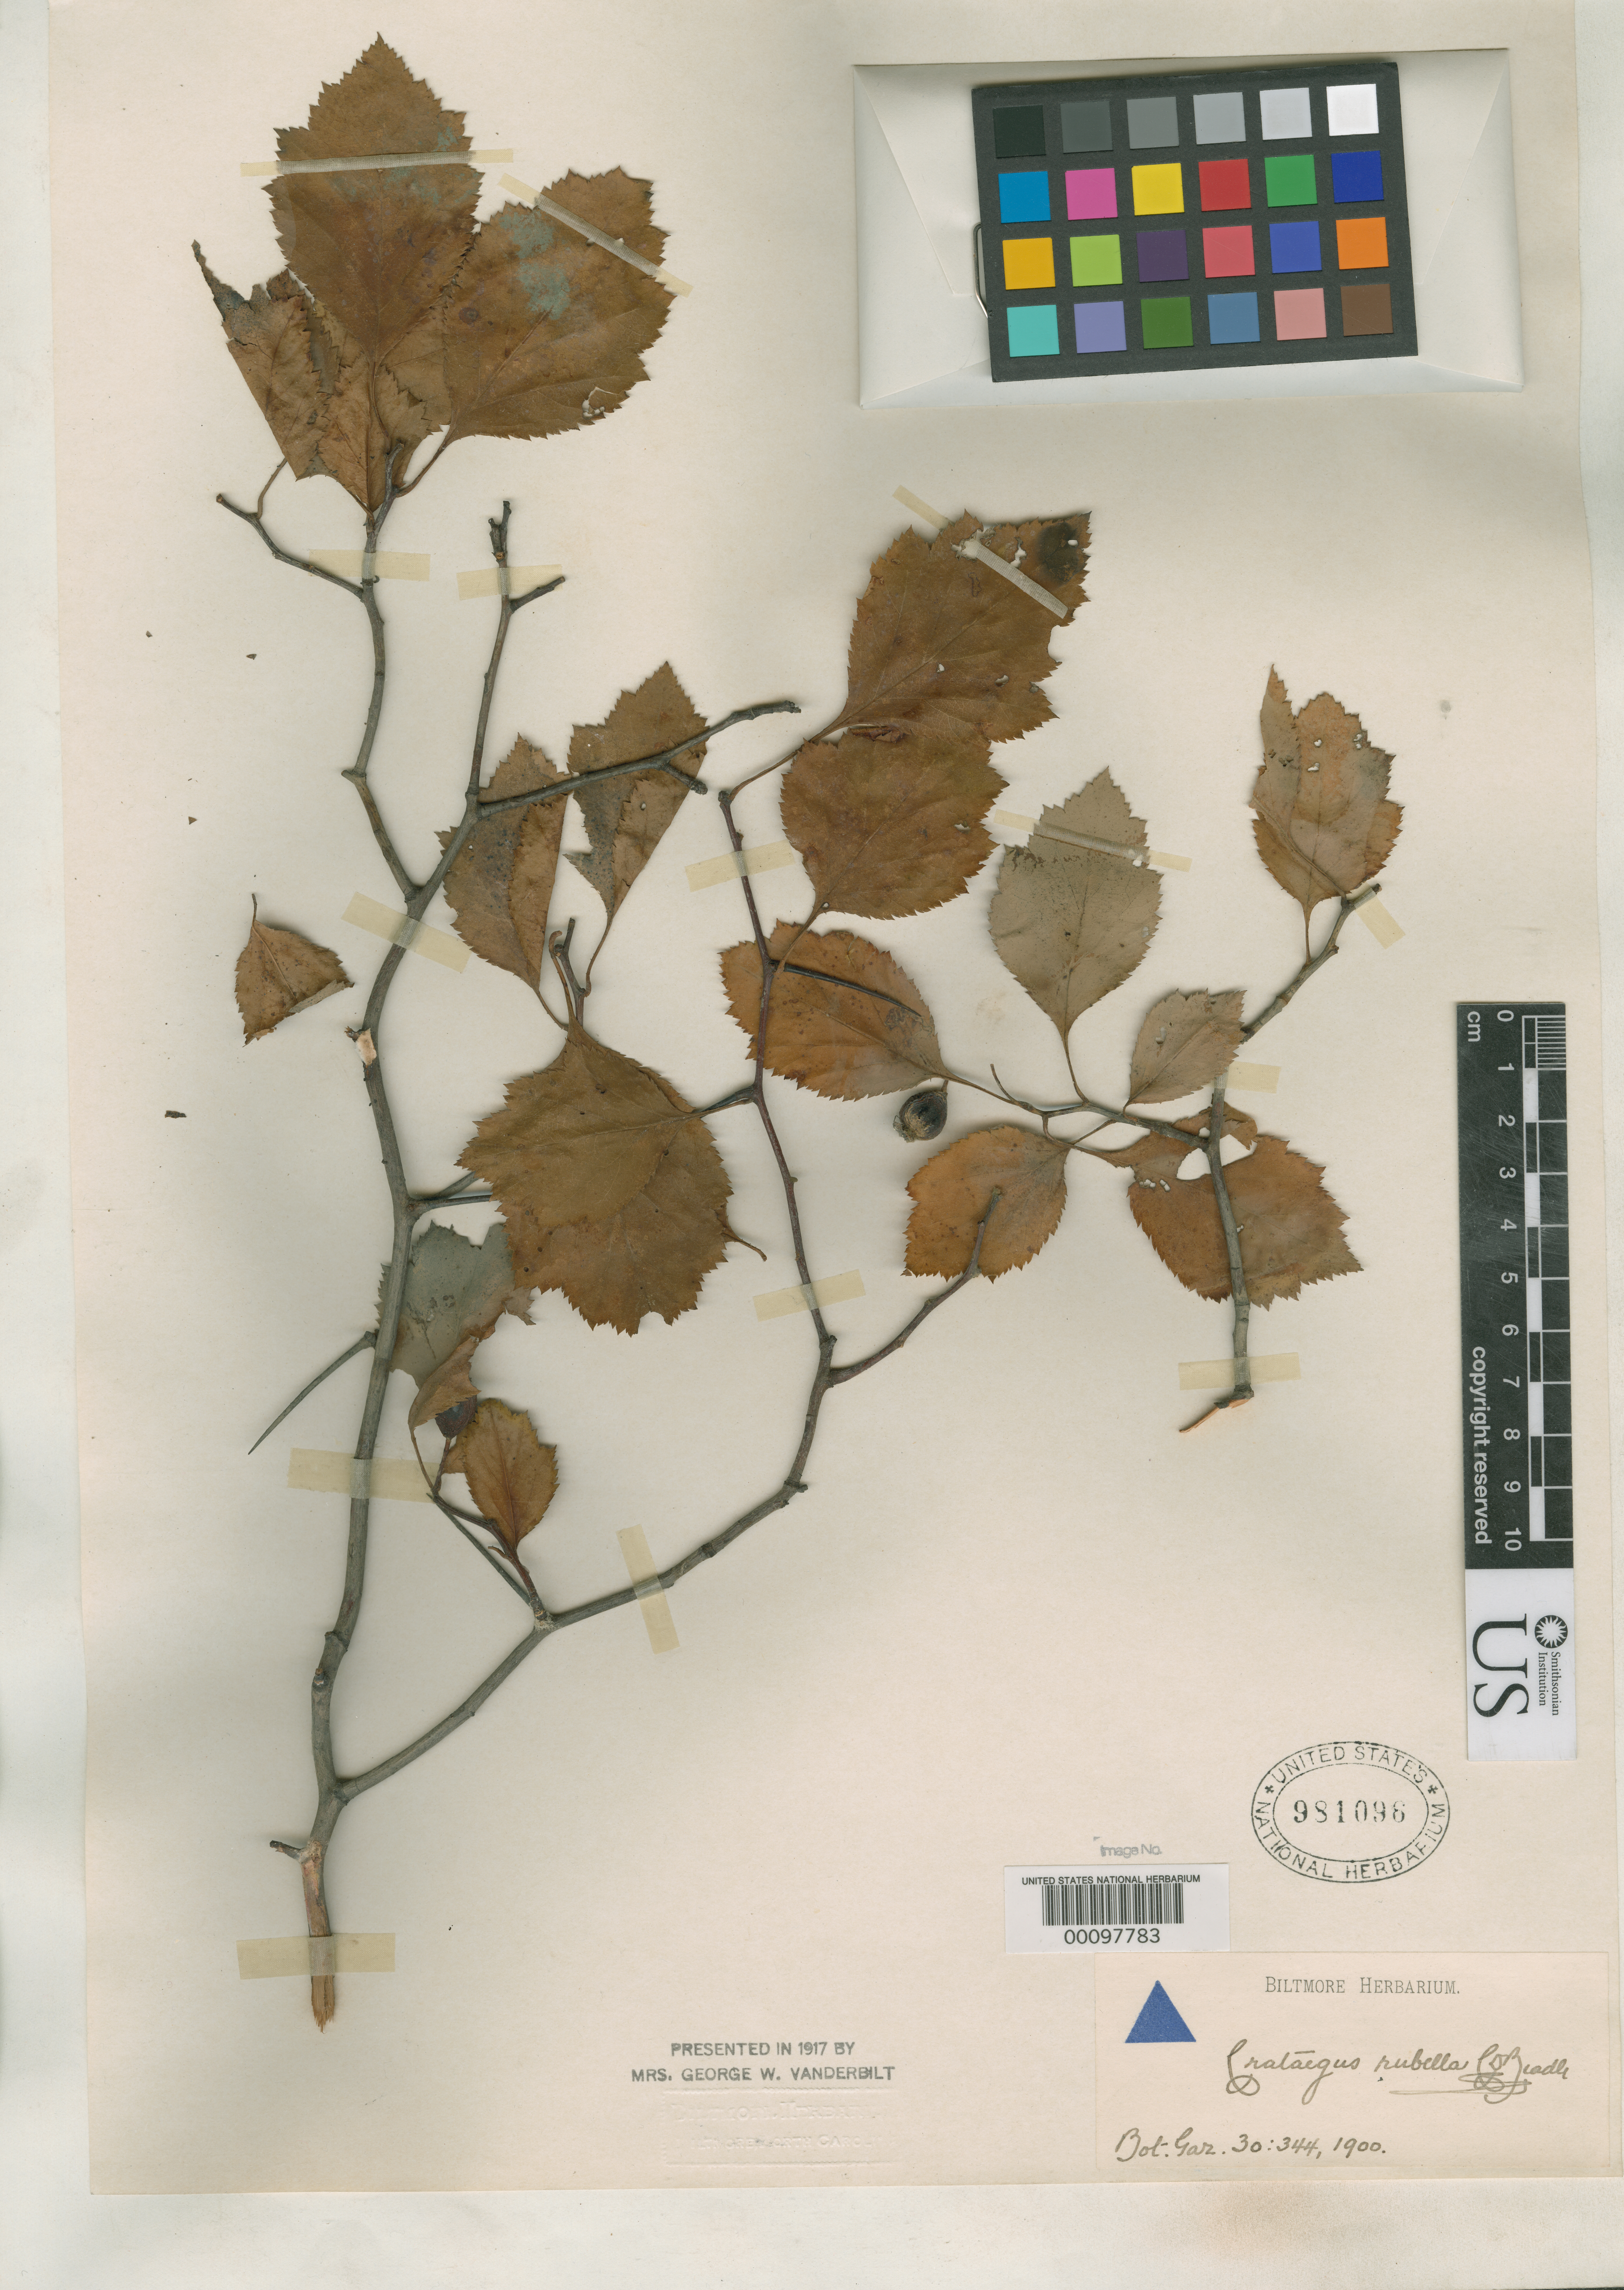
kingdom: Plantae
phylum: Tracheophyta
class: Magnoliopsida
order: Rosales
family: Rosaceae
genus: Crataegus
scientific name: Crataegus rubella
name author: Beadle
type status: Type Collection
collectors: ex herb. Biltmore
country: United States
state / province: Alabama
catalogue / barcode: US 981096